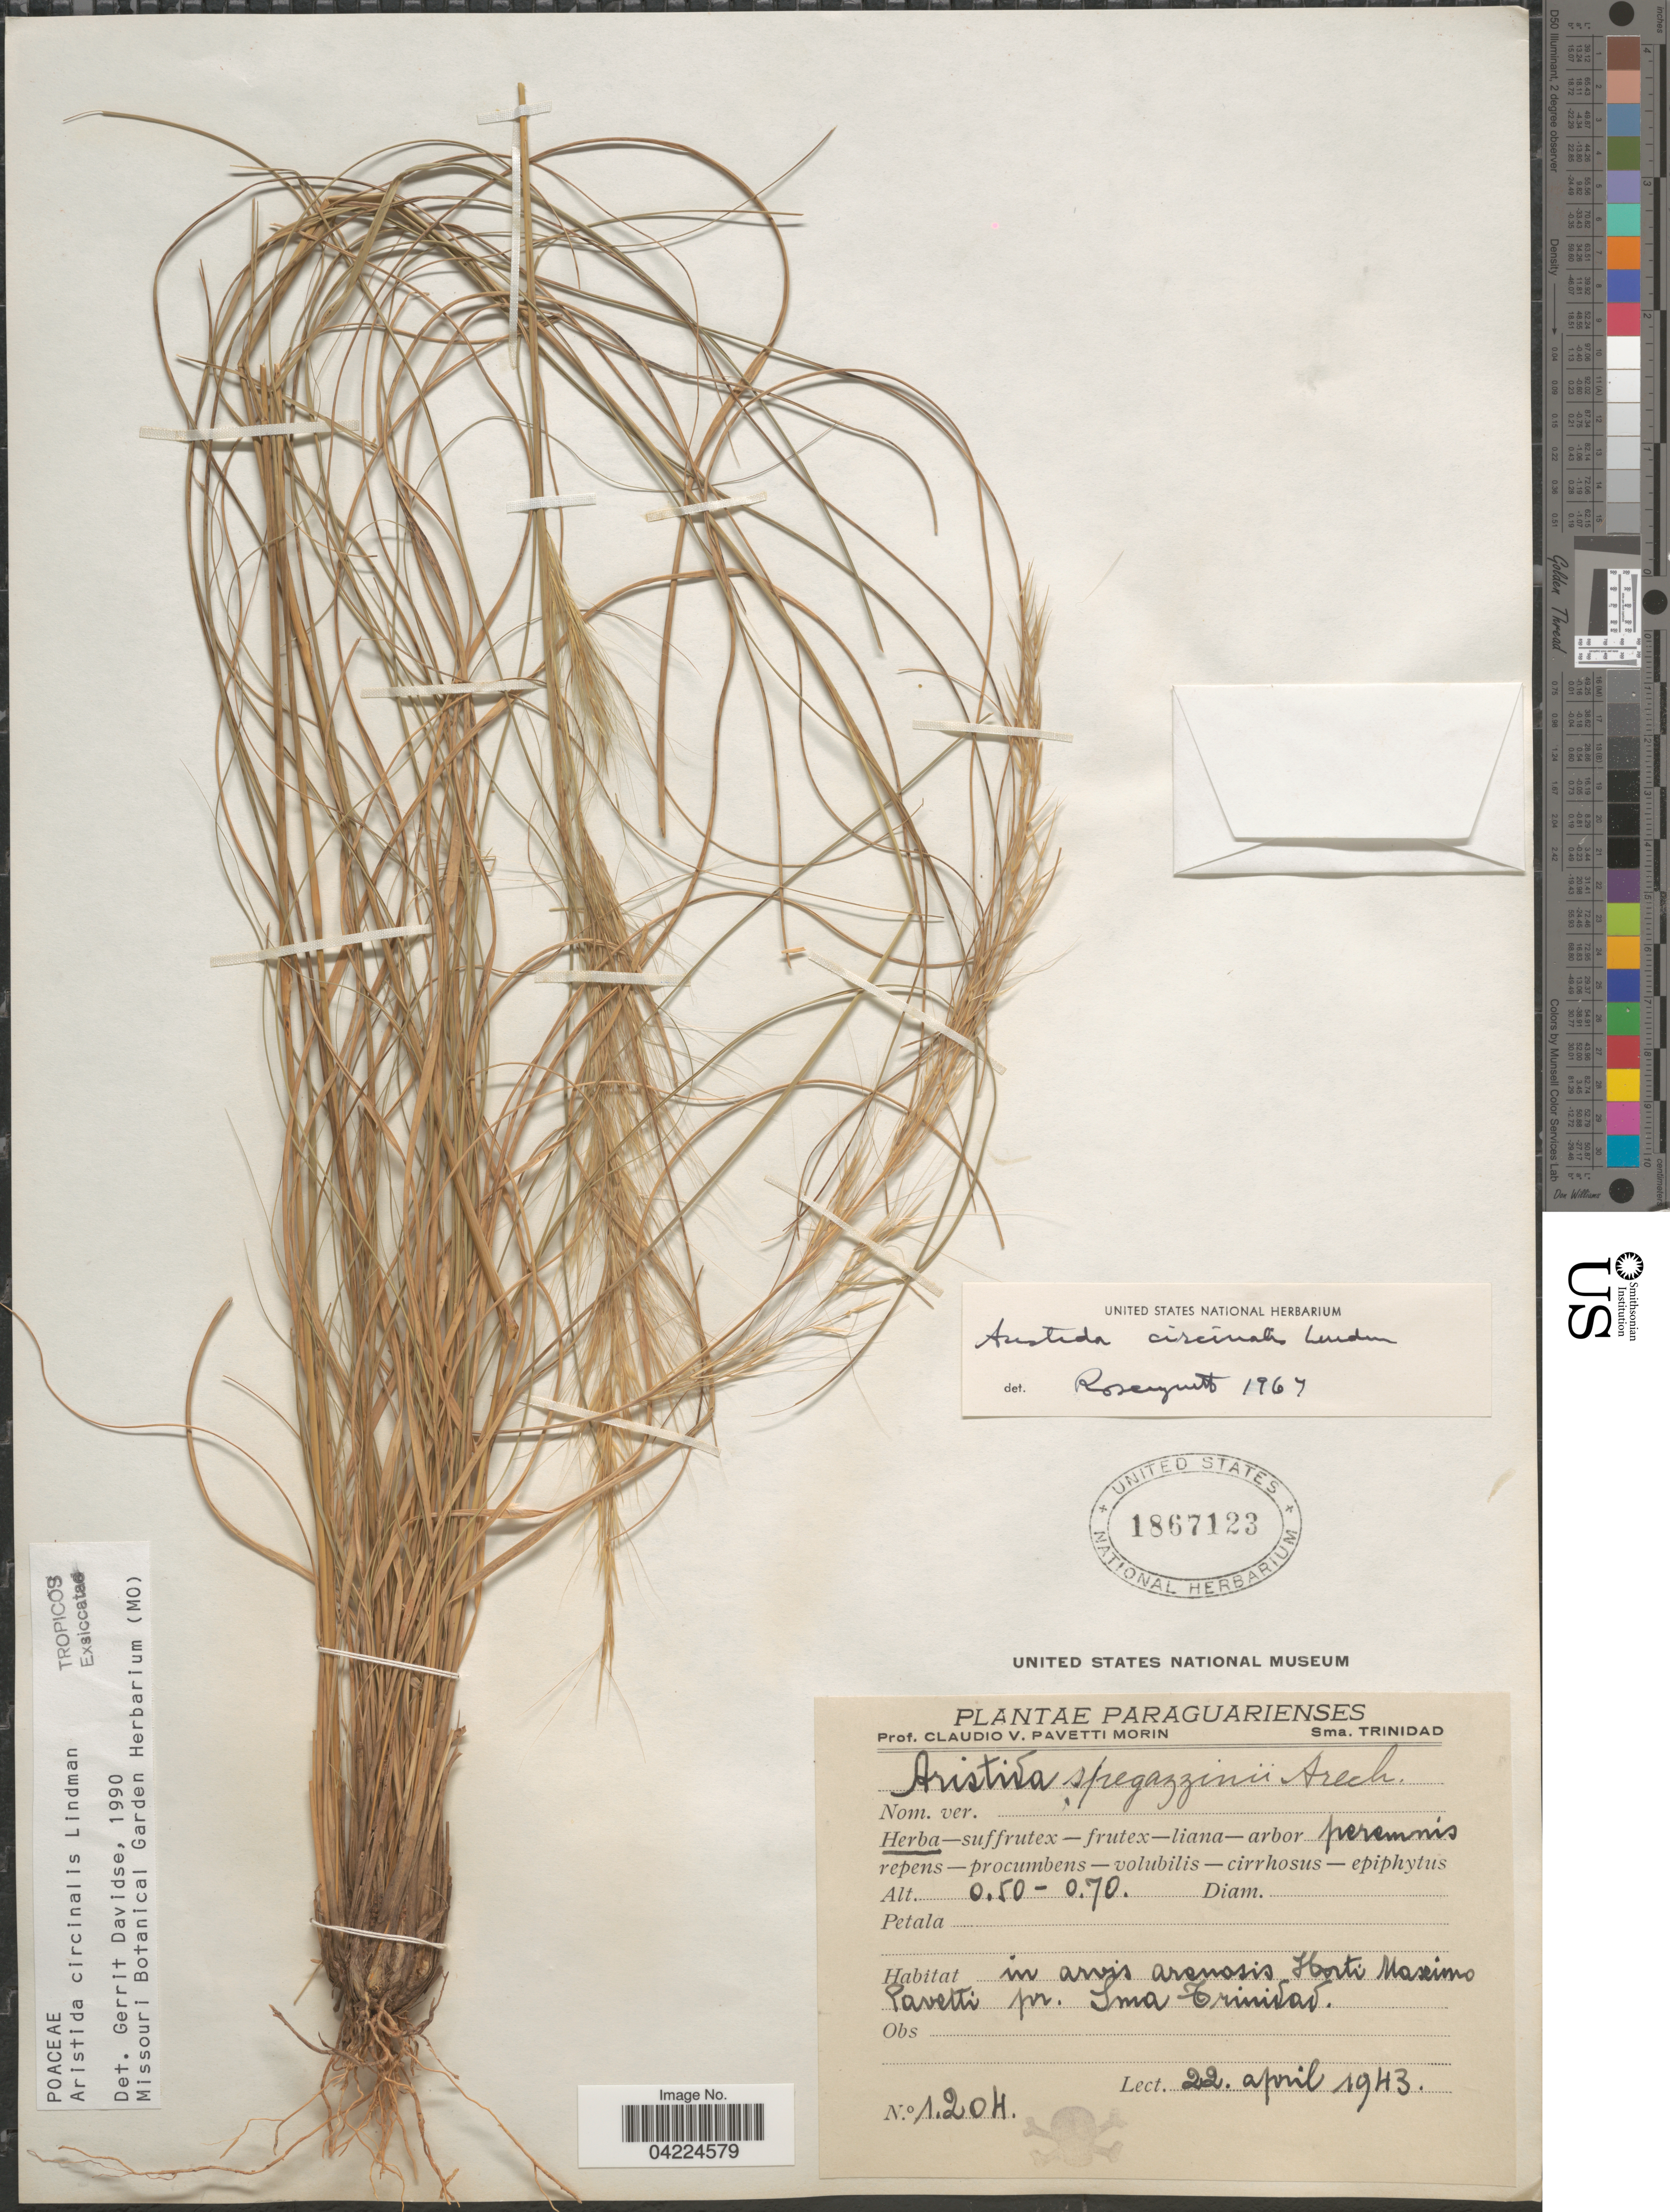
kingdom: Plantae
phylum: Tracheophyta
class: Liliopsida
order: Poales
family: Poaceae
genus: Aristida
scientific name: Aristida circinalis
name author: Lindm.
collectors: C. Morin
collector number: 1204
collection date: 1943-04-22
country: Paraguay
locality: Paraguarienses. In arvis arenosis Horti Maximo Pavetti pr. Sma Trinidad.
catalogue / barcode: US 1867123